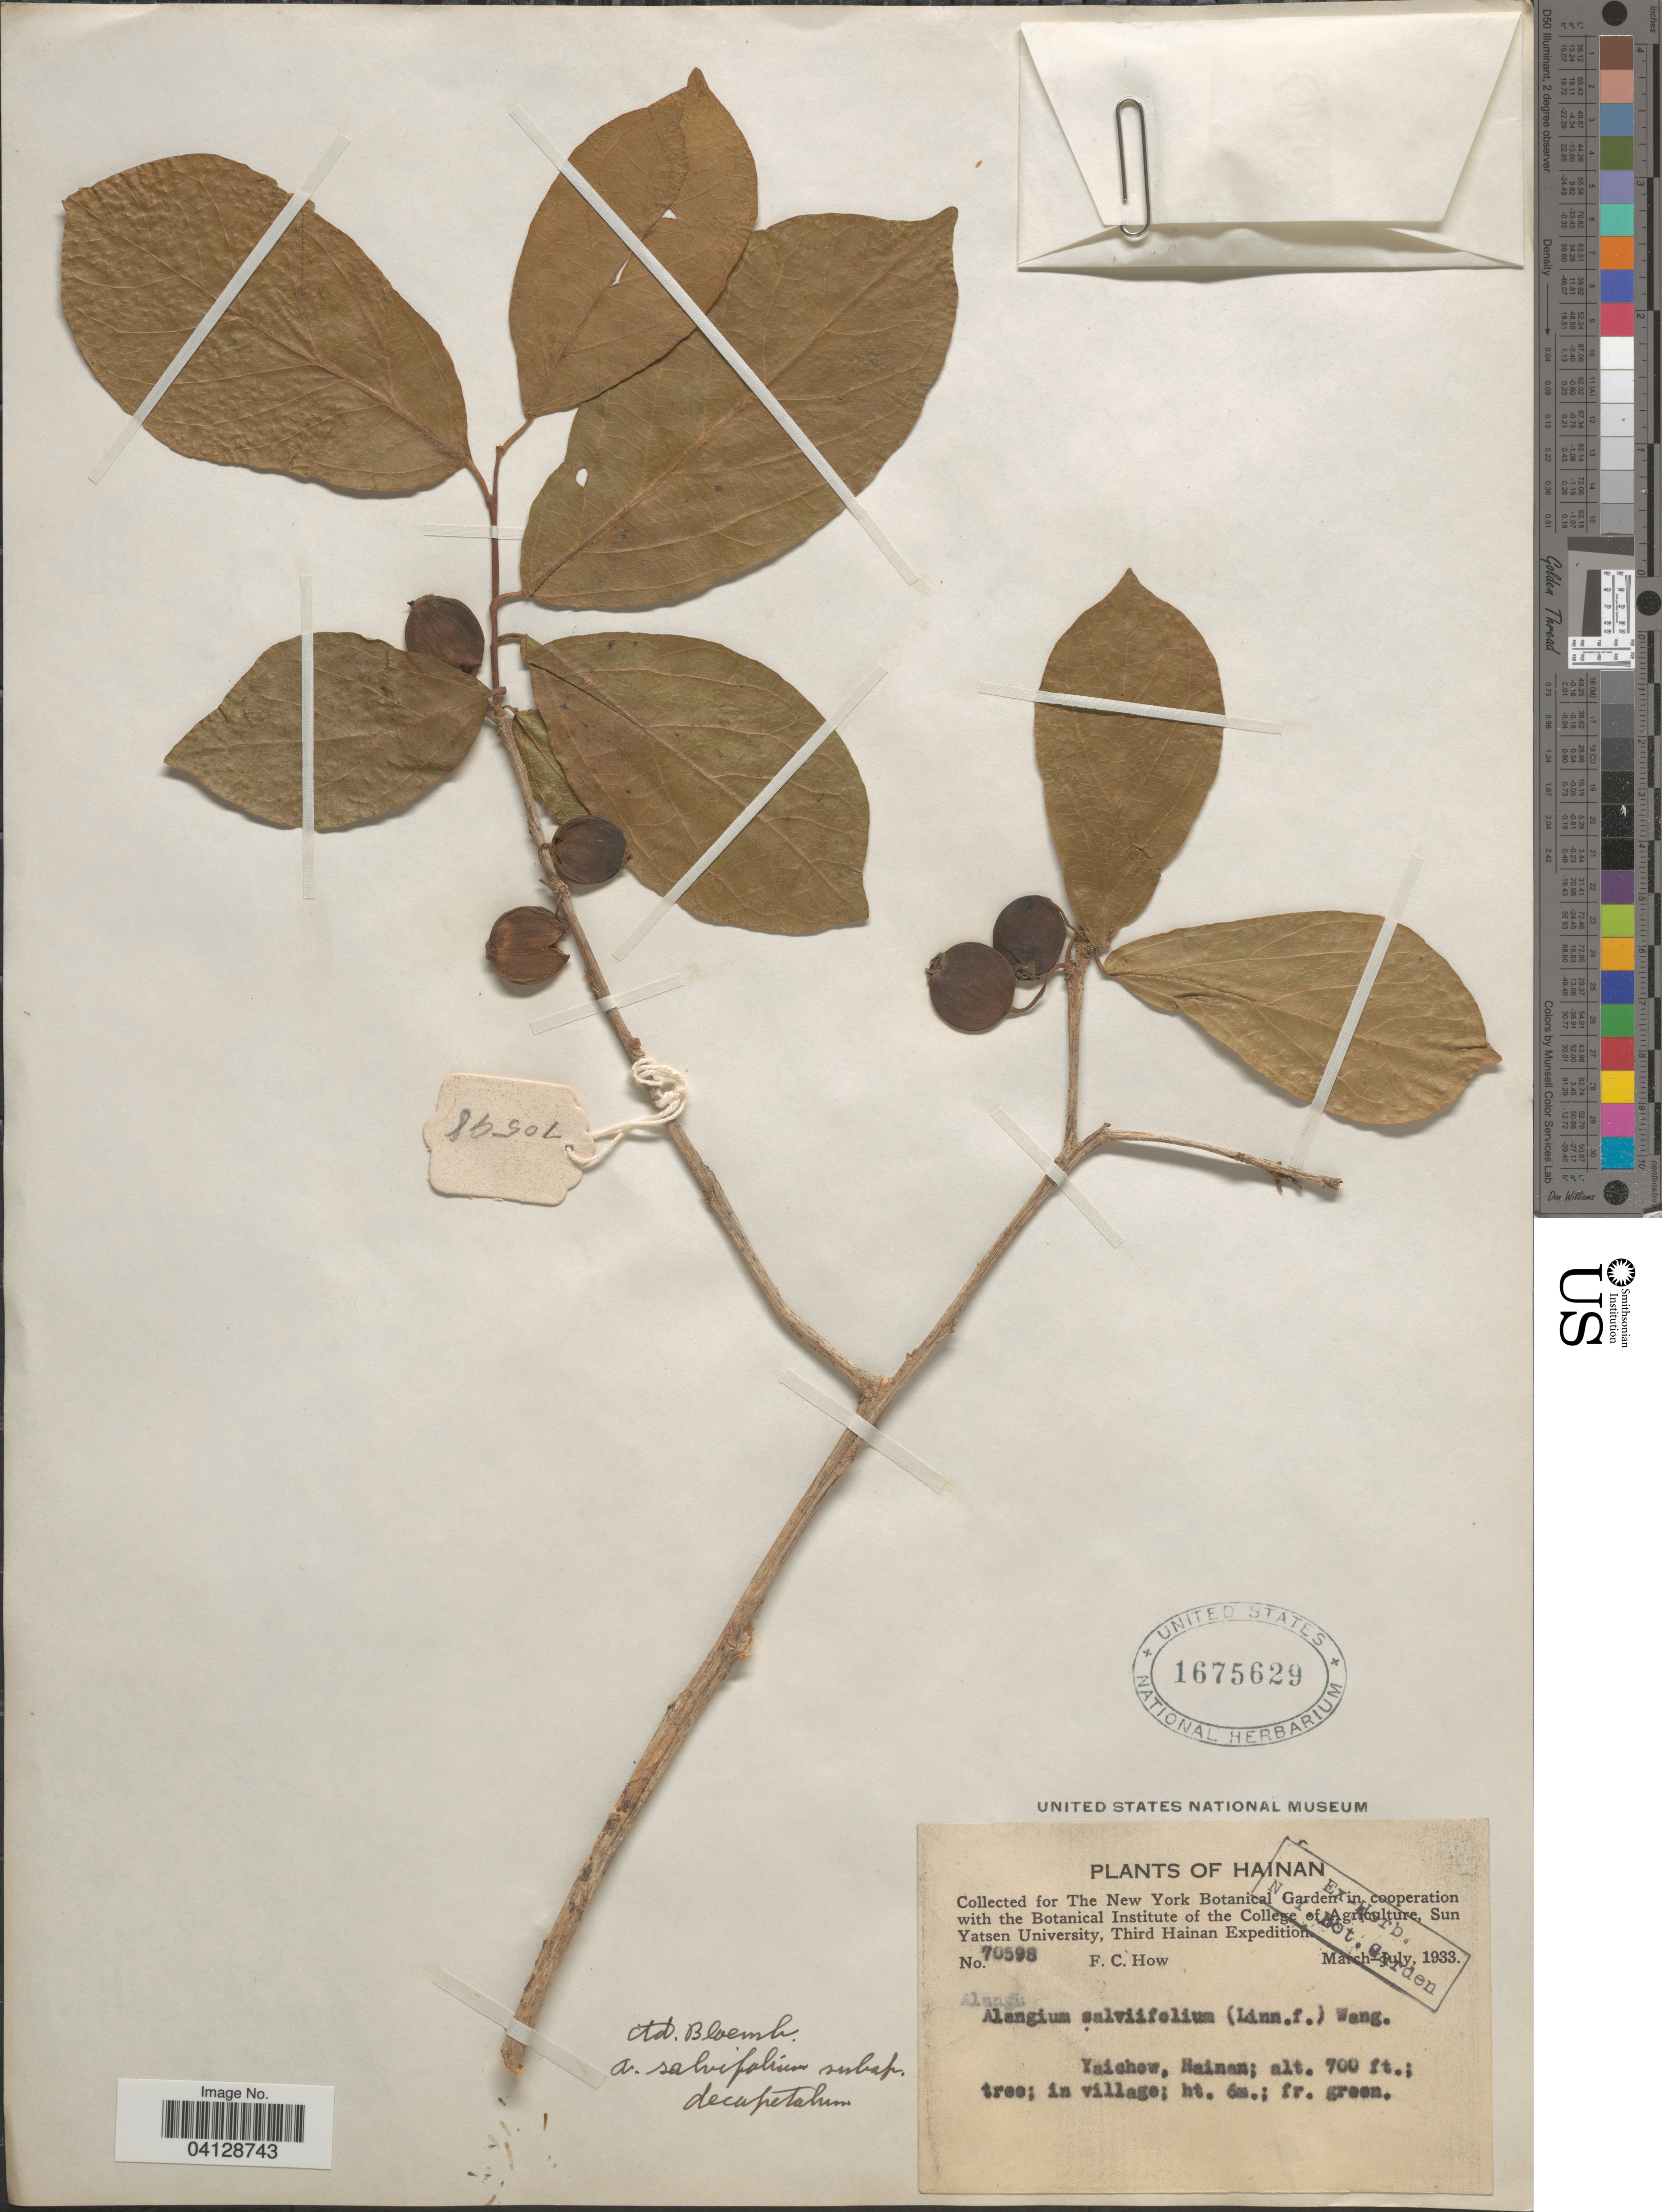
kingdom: Plantae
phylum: Tracheophyta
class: Magnoliopsida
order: Cornales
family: Cornaceae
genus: Alangium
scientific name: Alangium salviifolium subsp. decapetalum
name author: (L. f.) Wangerin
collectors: F. C. How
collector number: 70598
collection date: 1933-03/1933-07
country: China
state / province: Hainan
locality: Third Hainan Expedition. Yaichow.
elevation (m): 213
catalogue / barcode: US 1675629